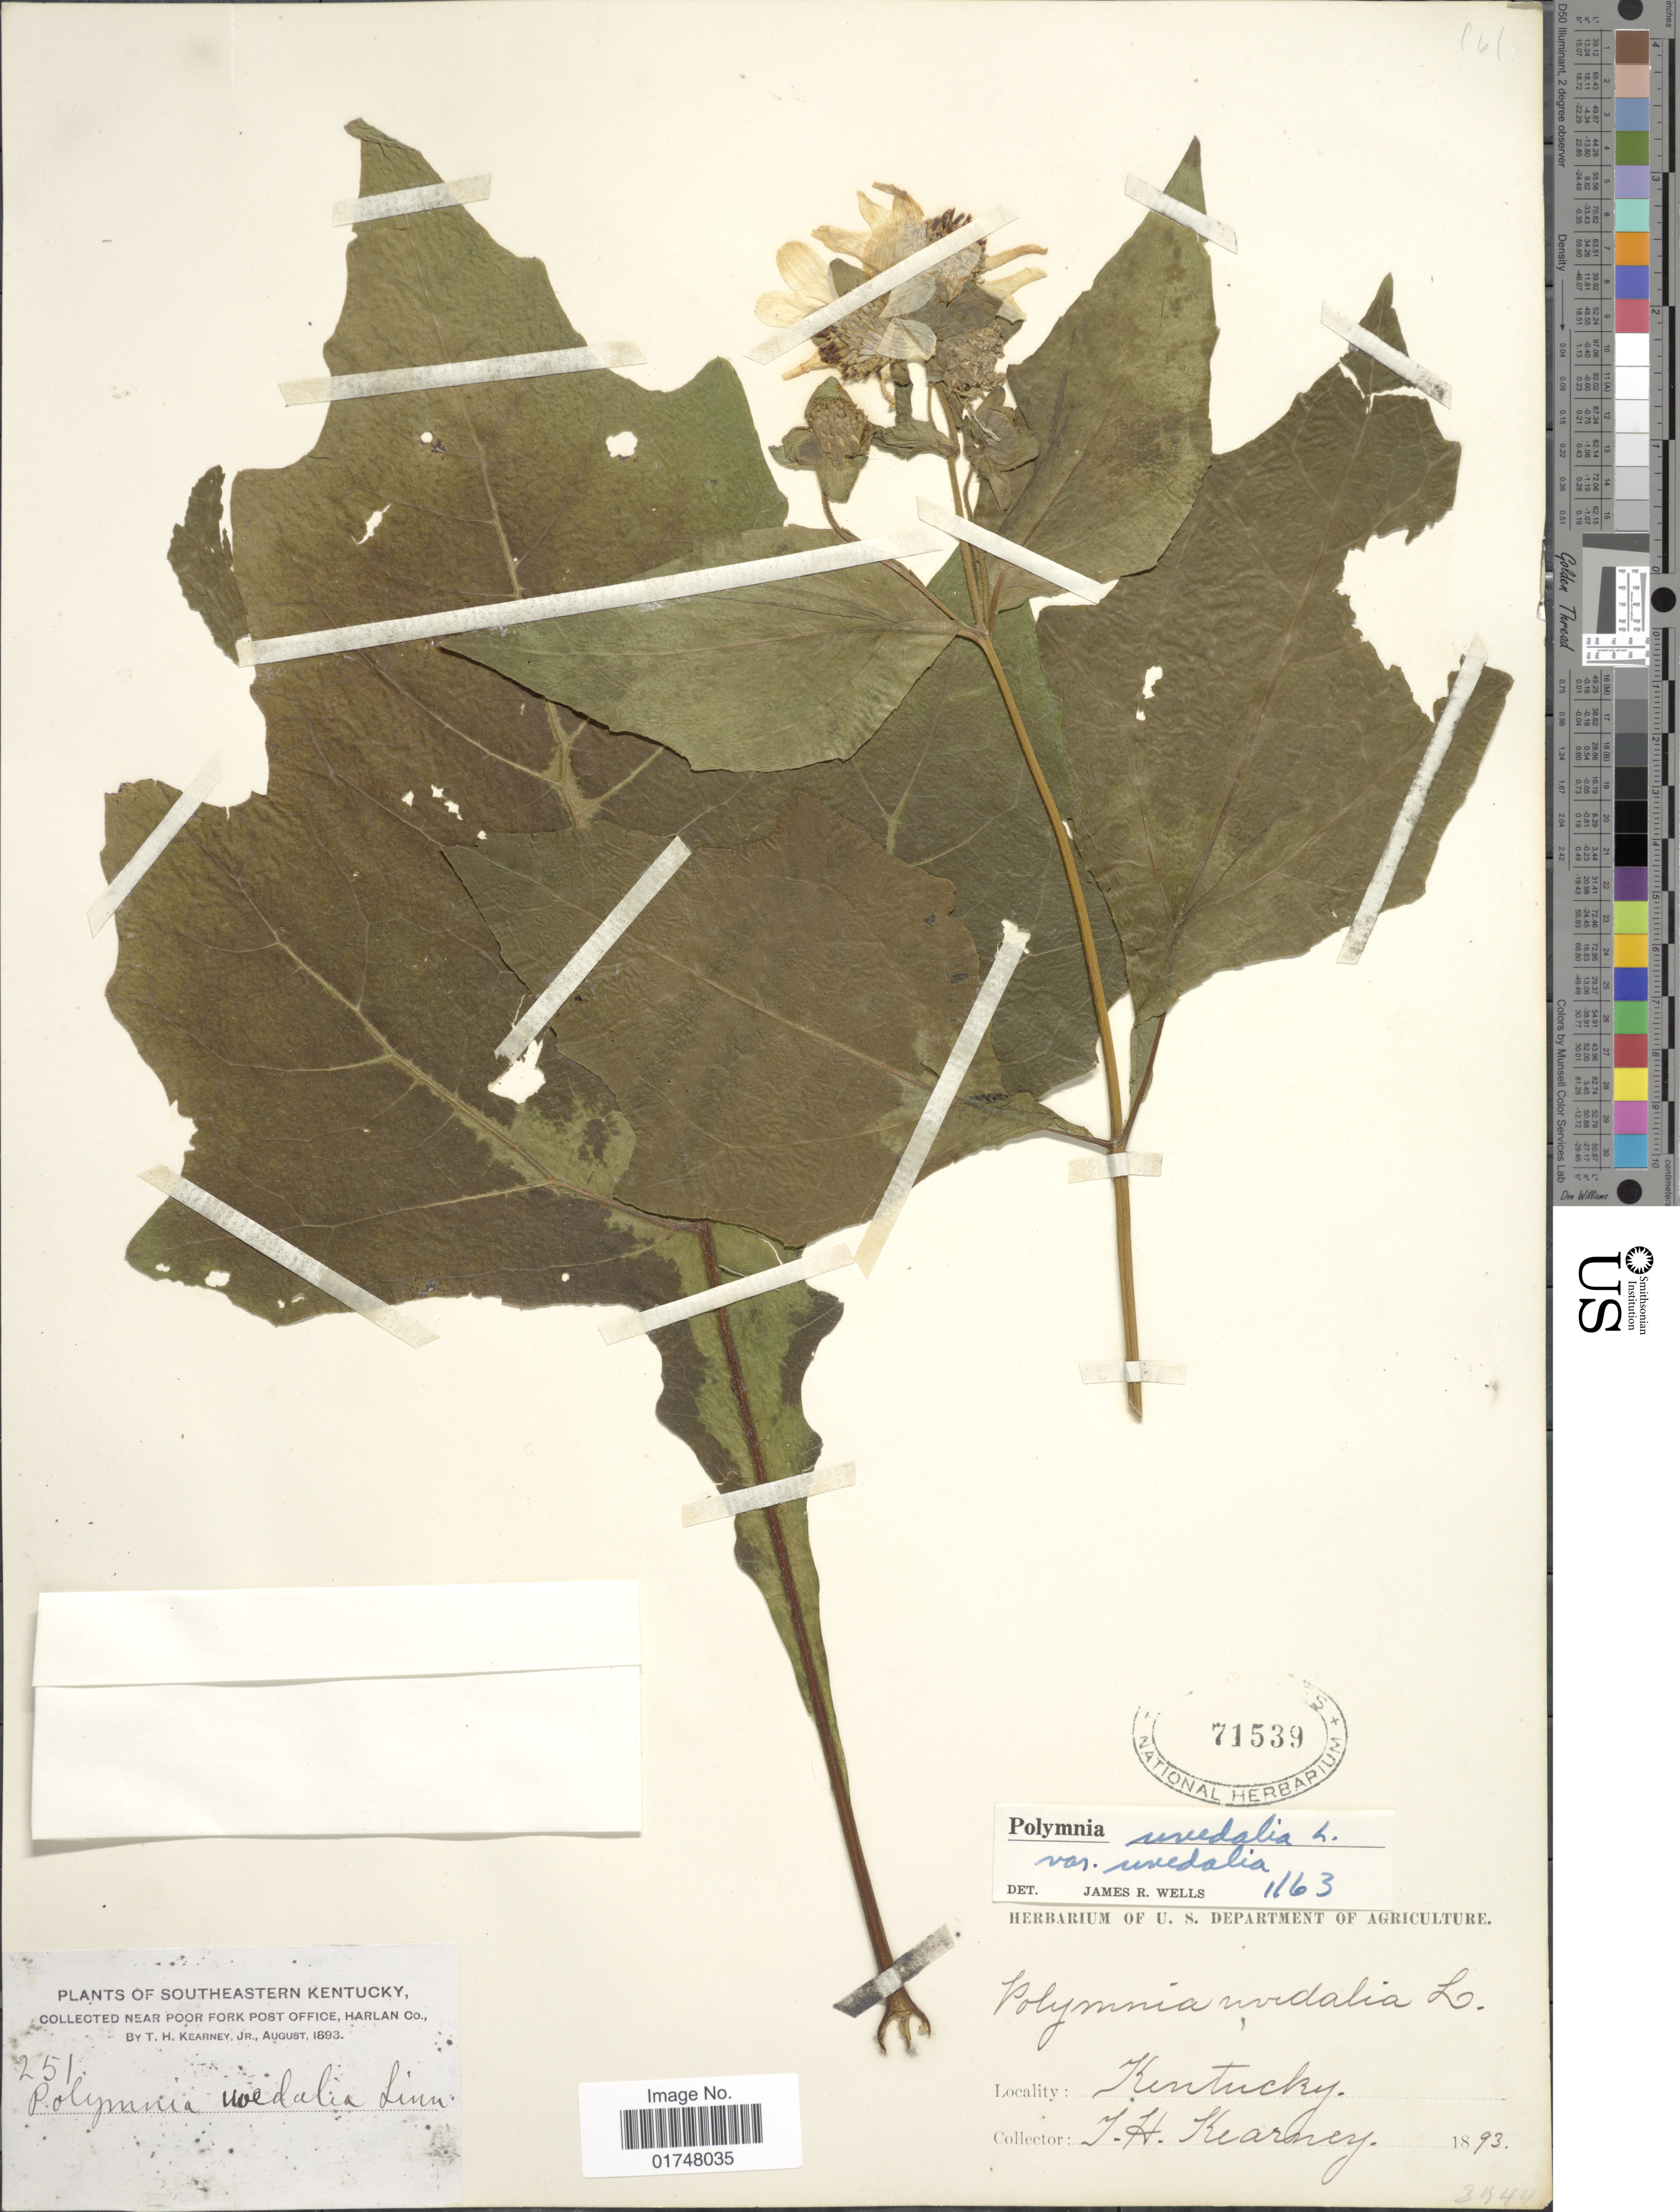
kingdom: Plantae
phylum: Tracheophyta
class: Magnoliopsida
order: Asterales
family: Asteraceae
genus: Smallanthus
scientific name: Smallanthus uvedalia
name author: (L.) Mack. ex Mack.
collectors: T. H. Kearney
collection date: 1893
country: United States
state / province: Kentucky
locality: Near Poor Fork Post Office, Harlan Co.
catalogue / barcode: US 71539